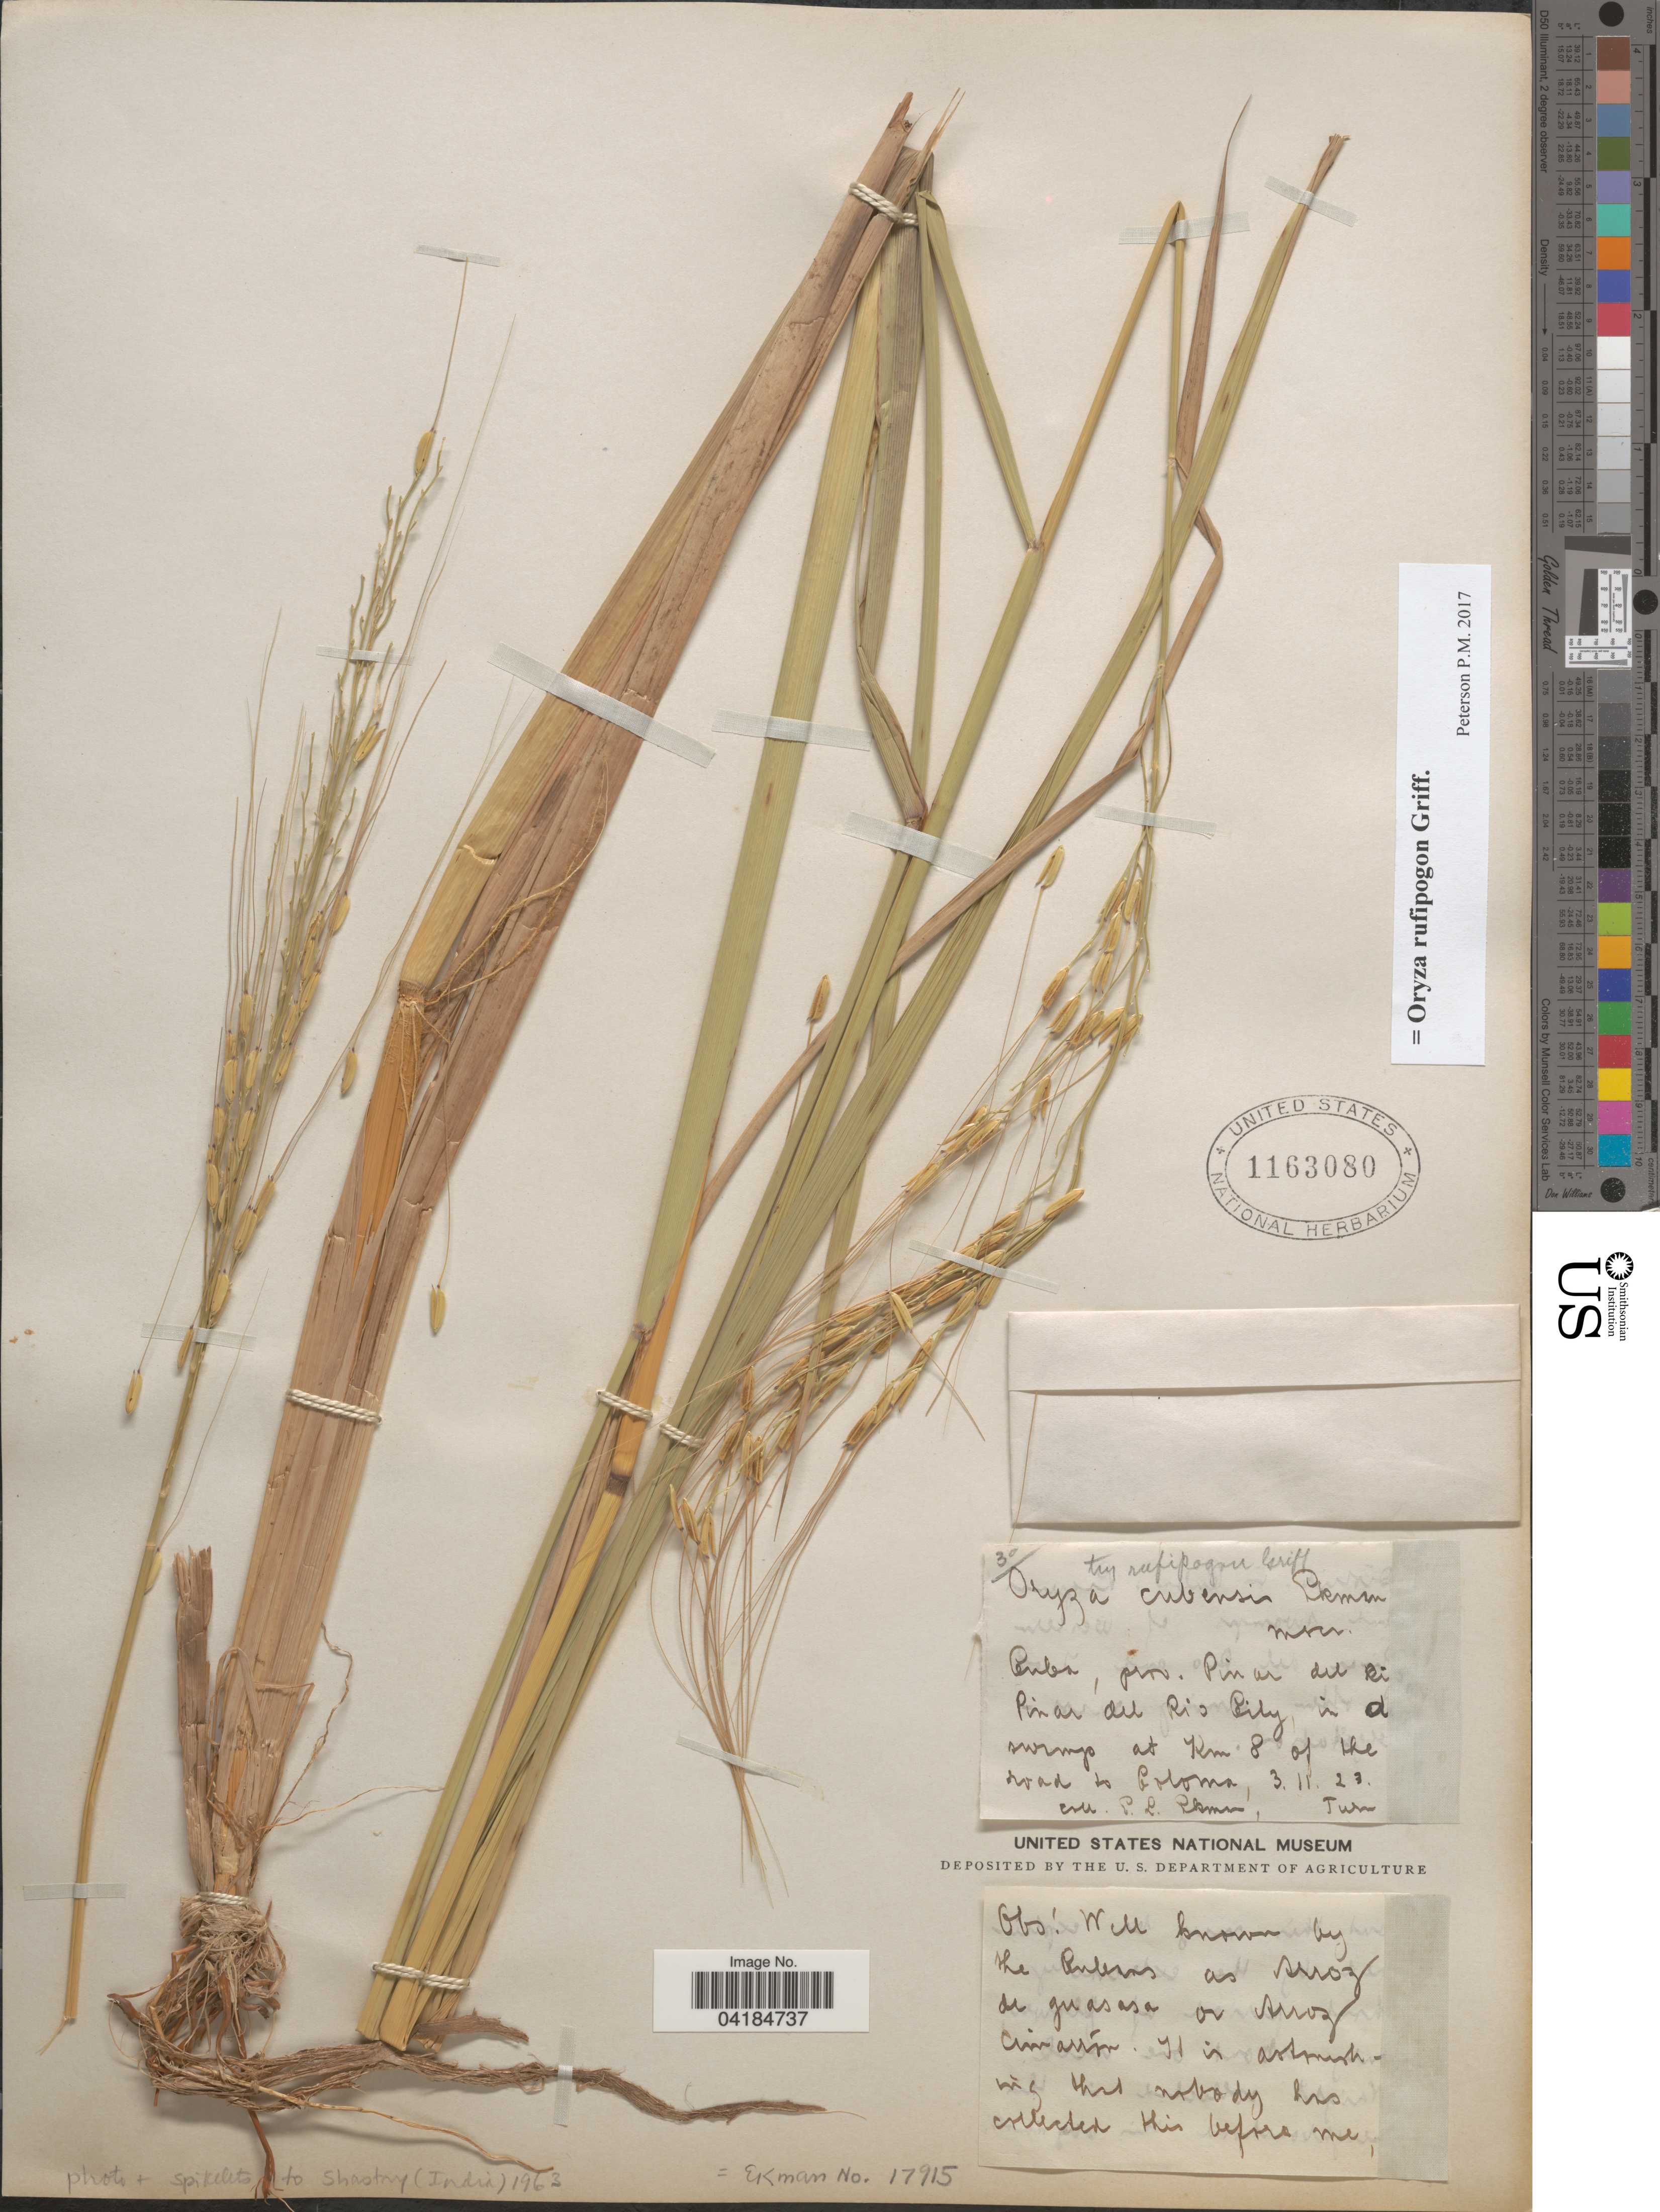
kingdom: Plantae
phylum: Tracheophyta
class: Liliopsida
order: Poales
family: Poaceae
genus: Oryza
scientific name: Oryza rufipogon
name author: Griffith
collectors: E. L. Ekman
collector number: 17915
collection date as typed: Transcribed d/m/y: 3/11/23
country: Cuba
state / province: Pinar del Río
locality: Pinar del Rio City, in a [interpreted] swamp at Km 8 of the road to Coloma.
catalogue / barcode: US 1163080